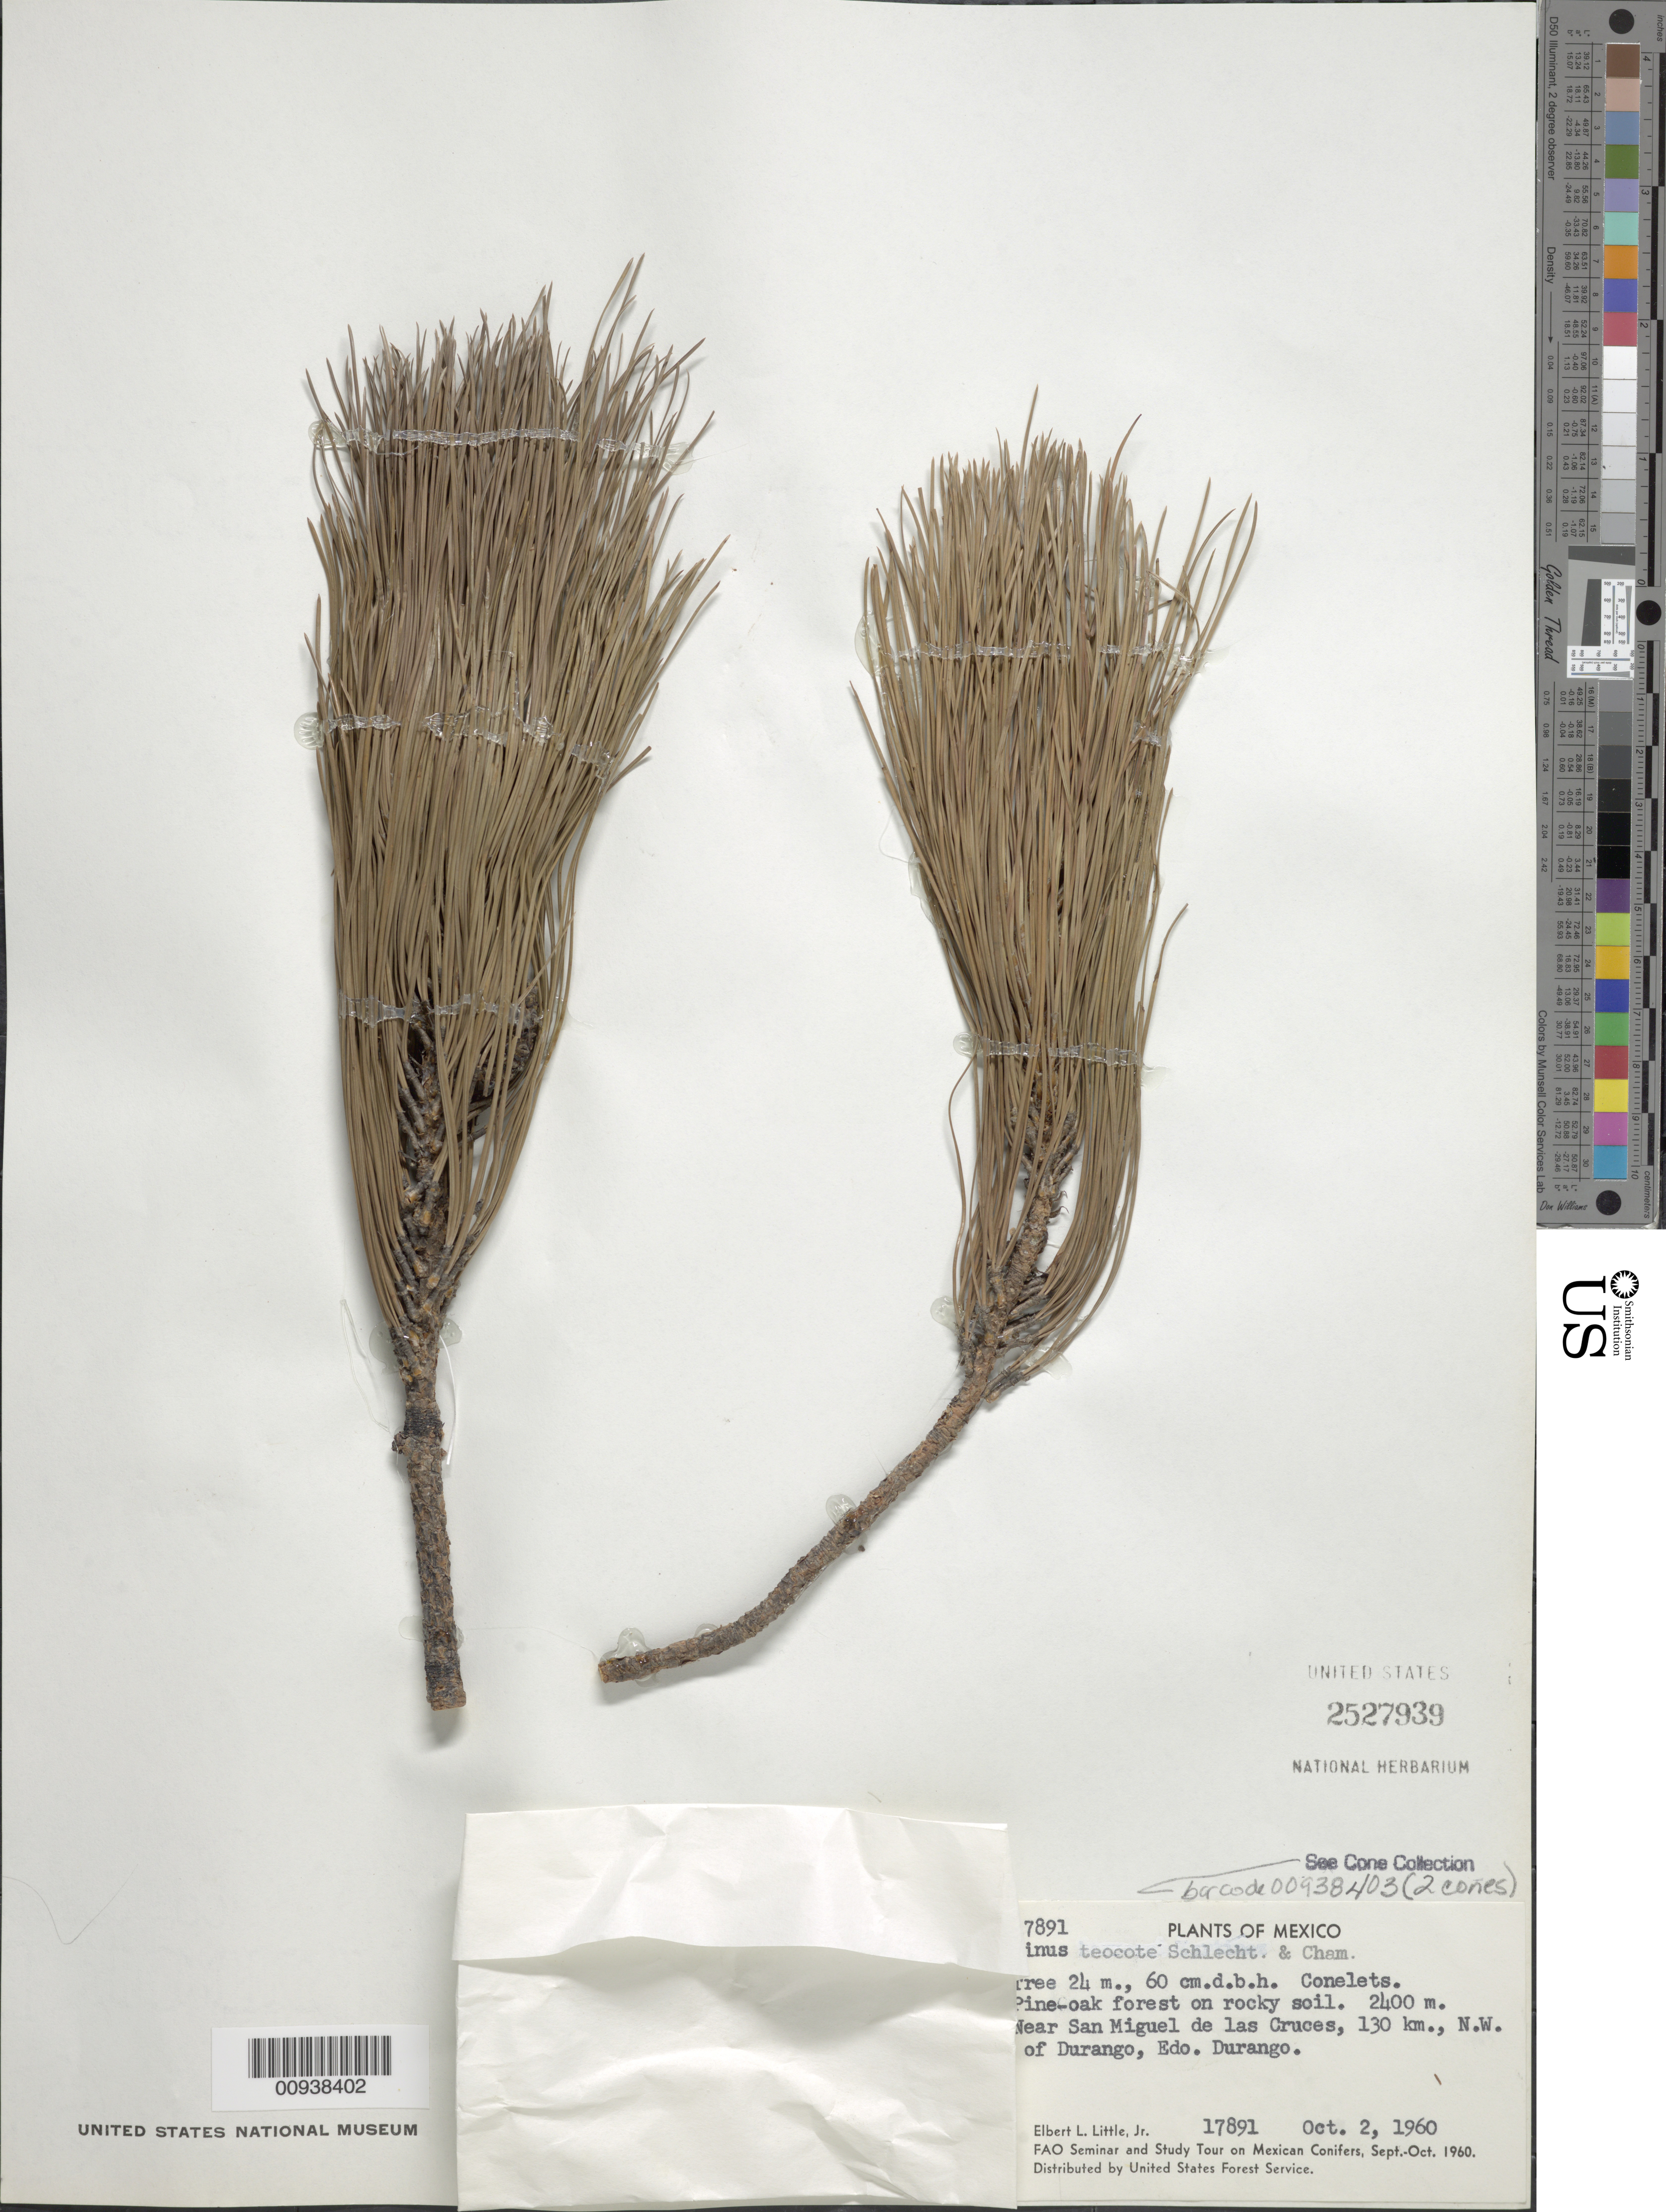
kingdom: Plantae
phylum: Tracheophyta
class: Pinopsida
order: Pinales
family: Pinaceae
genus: Pinus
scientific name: Pinus teocote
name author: Schltdl. & Cham.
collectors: E. L. Little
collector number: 17891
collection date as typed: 02 Oct 1960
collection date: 1960-10-02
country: Mexico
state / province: Durango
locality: Near San Miguel de las Cruces, 130 km. NW of Durango, Edo. Durango.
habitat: Pine-oak forest on rocky soil.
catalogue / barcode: US 2527939